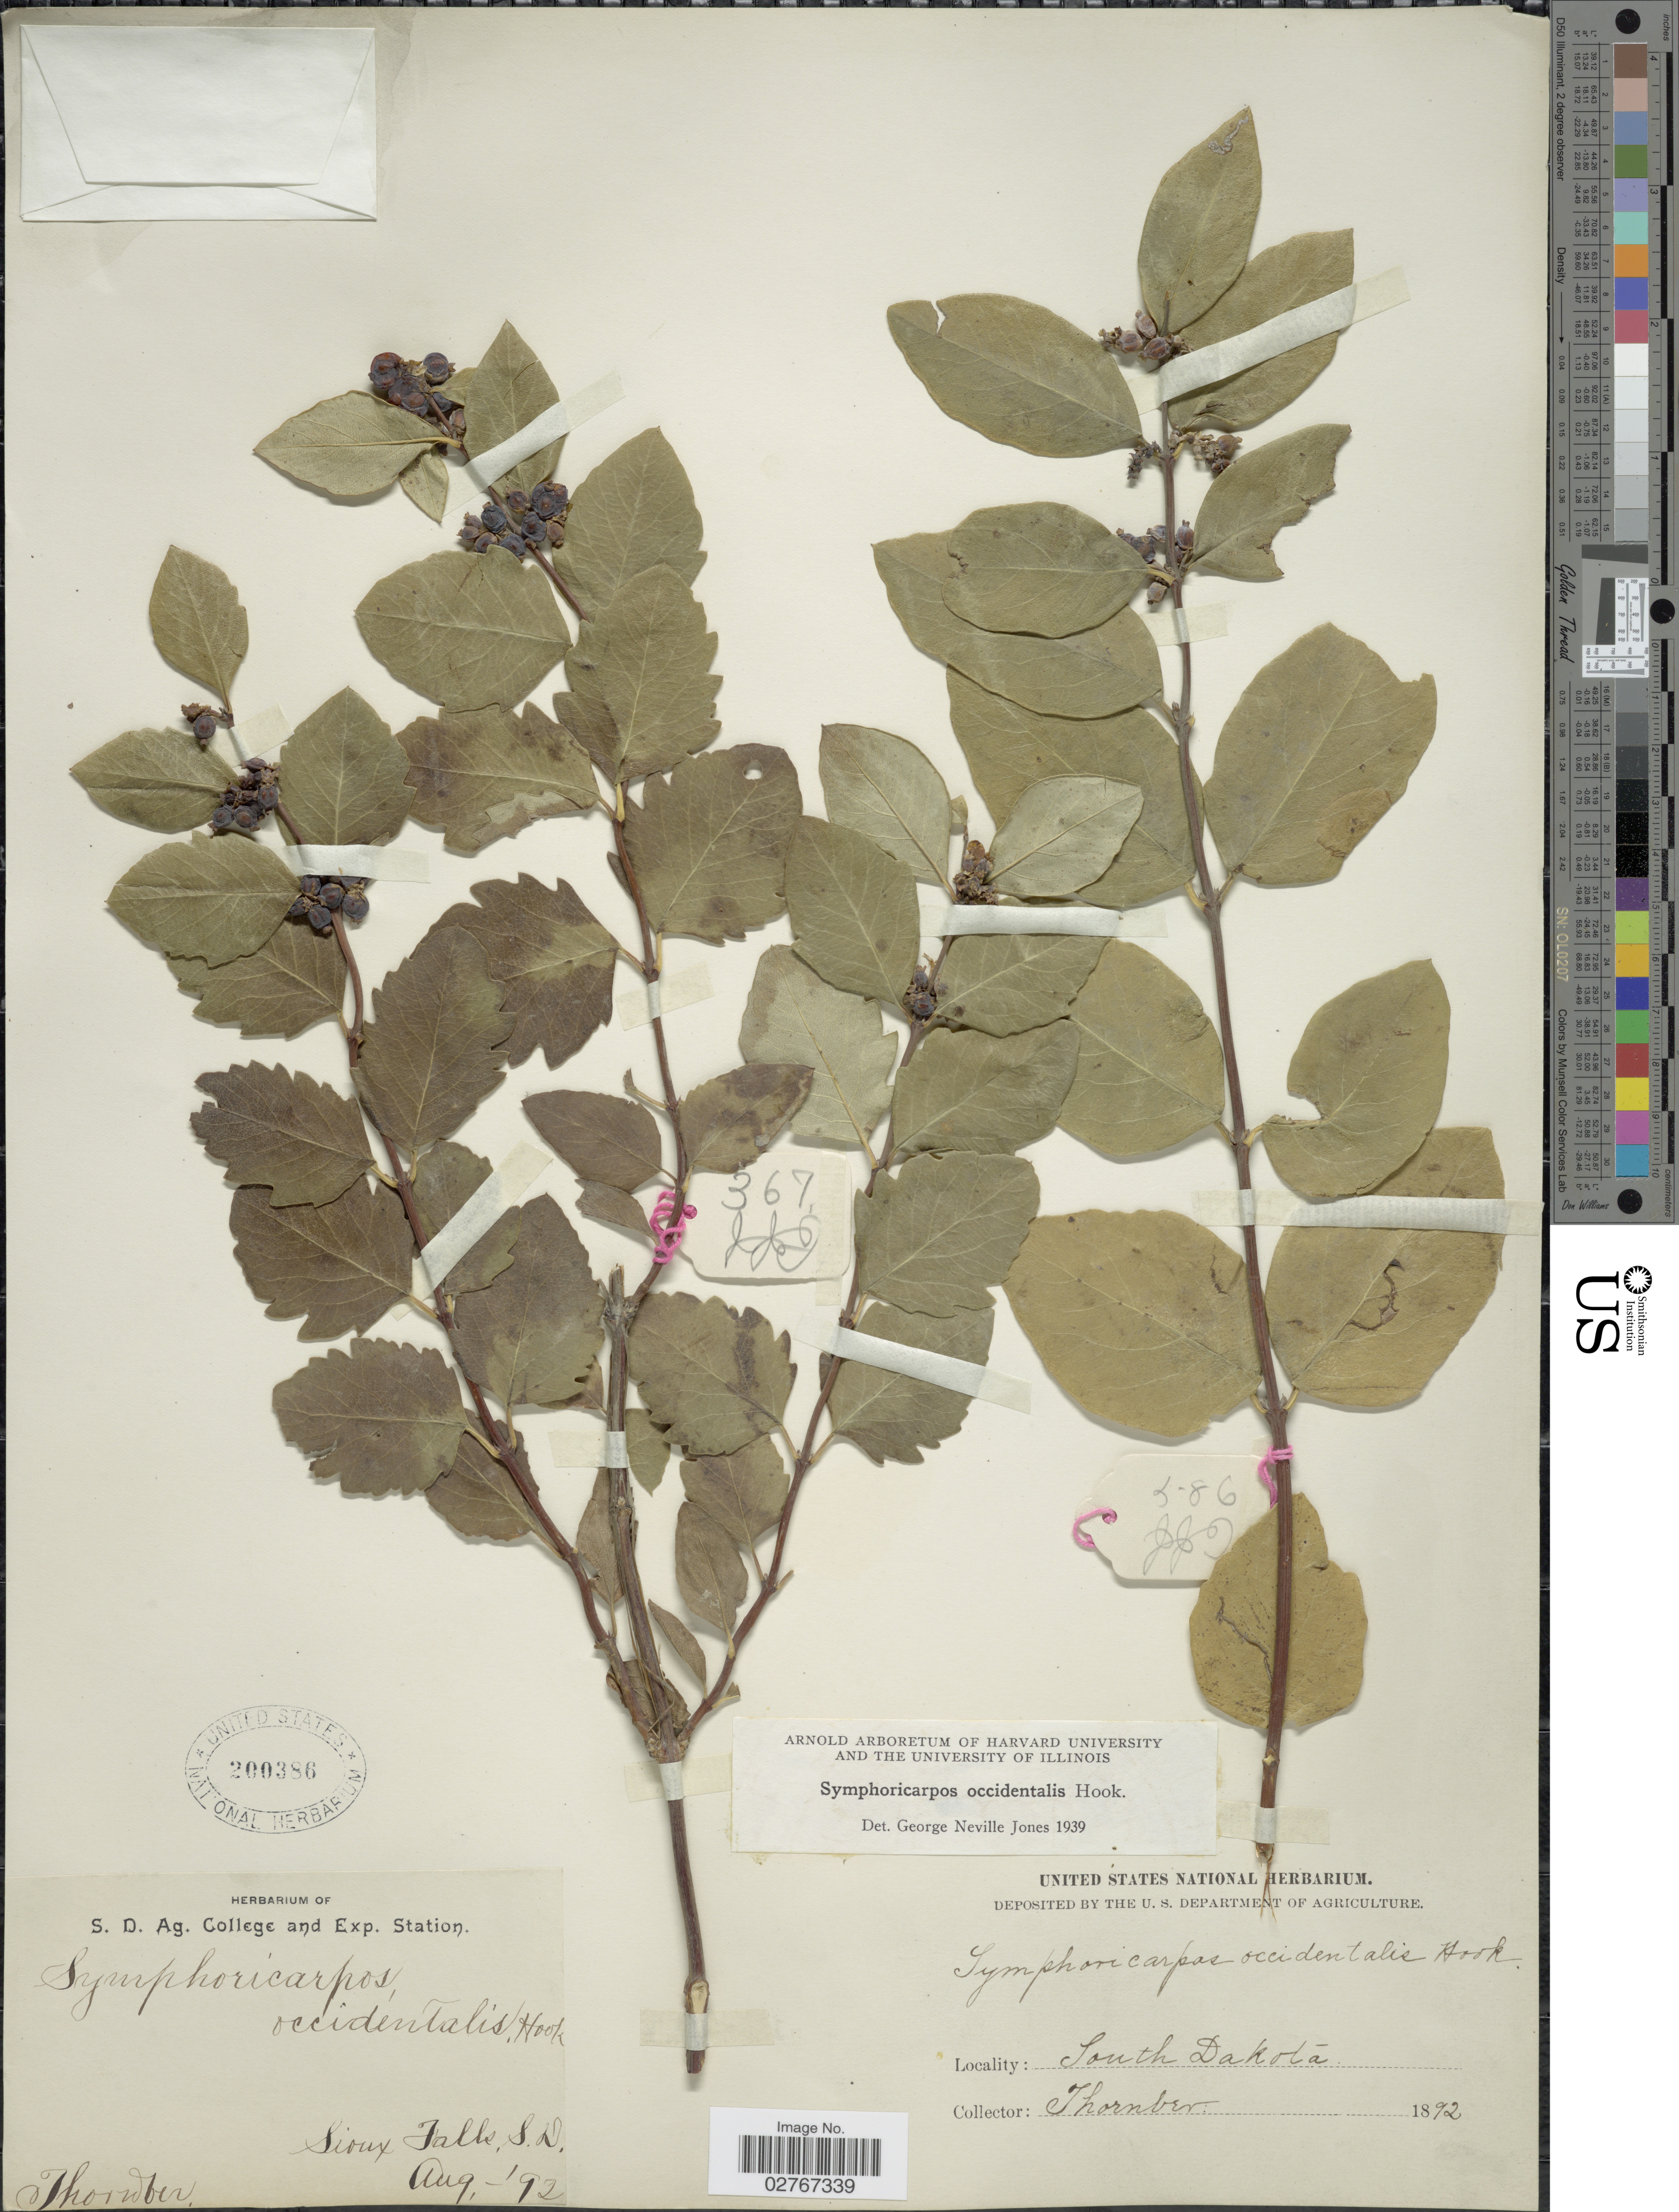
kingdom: Plantae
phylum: Tracheophyta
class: Magnoliopsida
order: Dipsacales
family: Caprifoliaceae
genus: Symphoricarpos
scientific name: Symphoricarpos occidentalis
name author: (R. Br.) Hook.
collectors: J. Thornber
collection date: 1892-08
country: United States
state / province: South Dakota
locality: Sioux Falls.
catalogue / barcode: US 200386